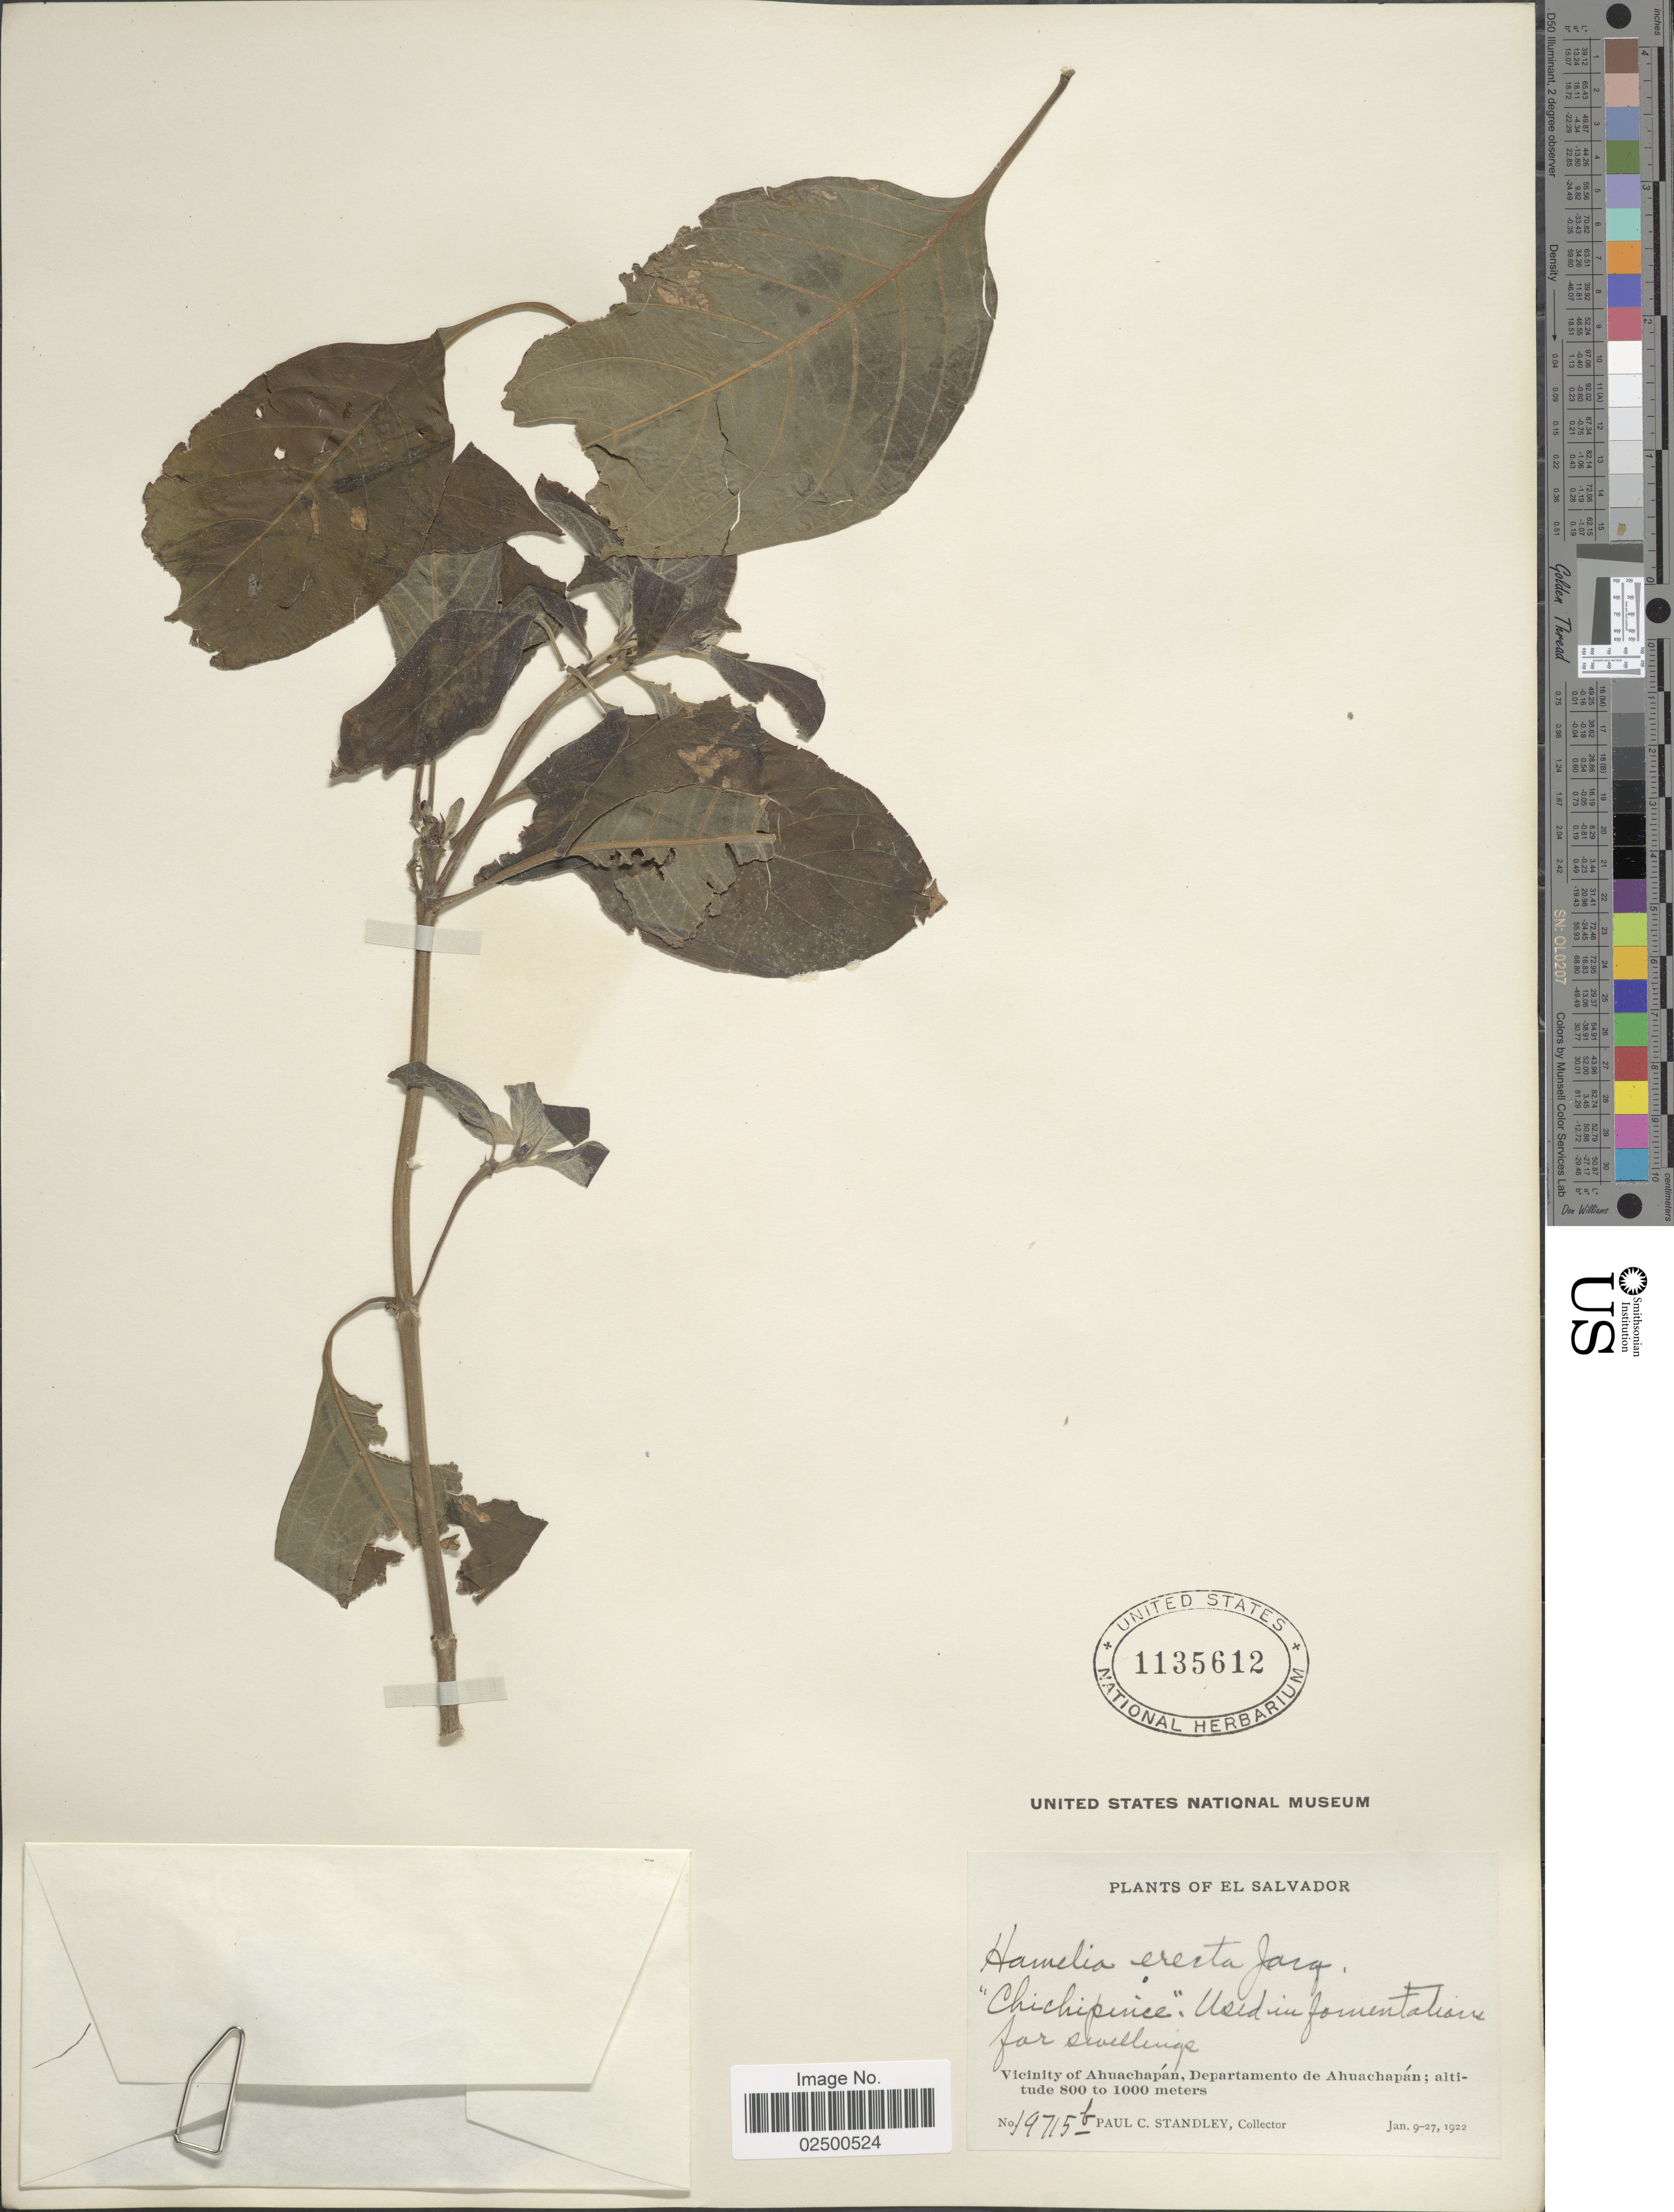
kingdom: Plantae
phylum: Tracheophyta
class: Magnoliopsida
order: Gentianales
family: Rubiaceae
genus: Hamelia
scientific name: Hamelia erecta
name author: Jacq.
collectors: P. C. Standley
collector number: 19715b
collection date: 1922-01-09/1922-01-27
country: El Salvador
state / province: Ahuachapan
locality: Vicinity of Ahuachapan, Departamento de Ahuachapan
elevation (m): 800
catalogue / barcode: US 1135612